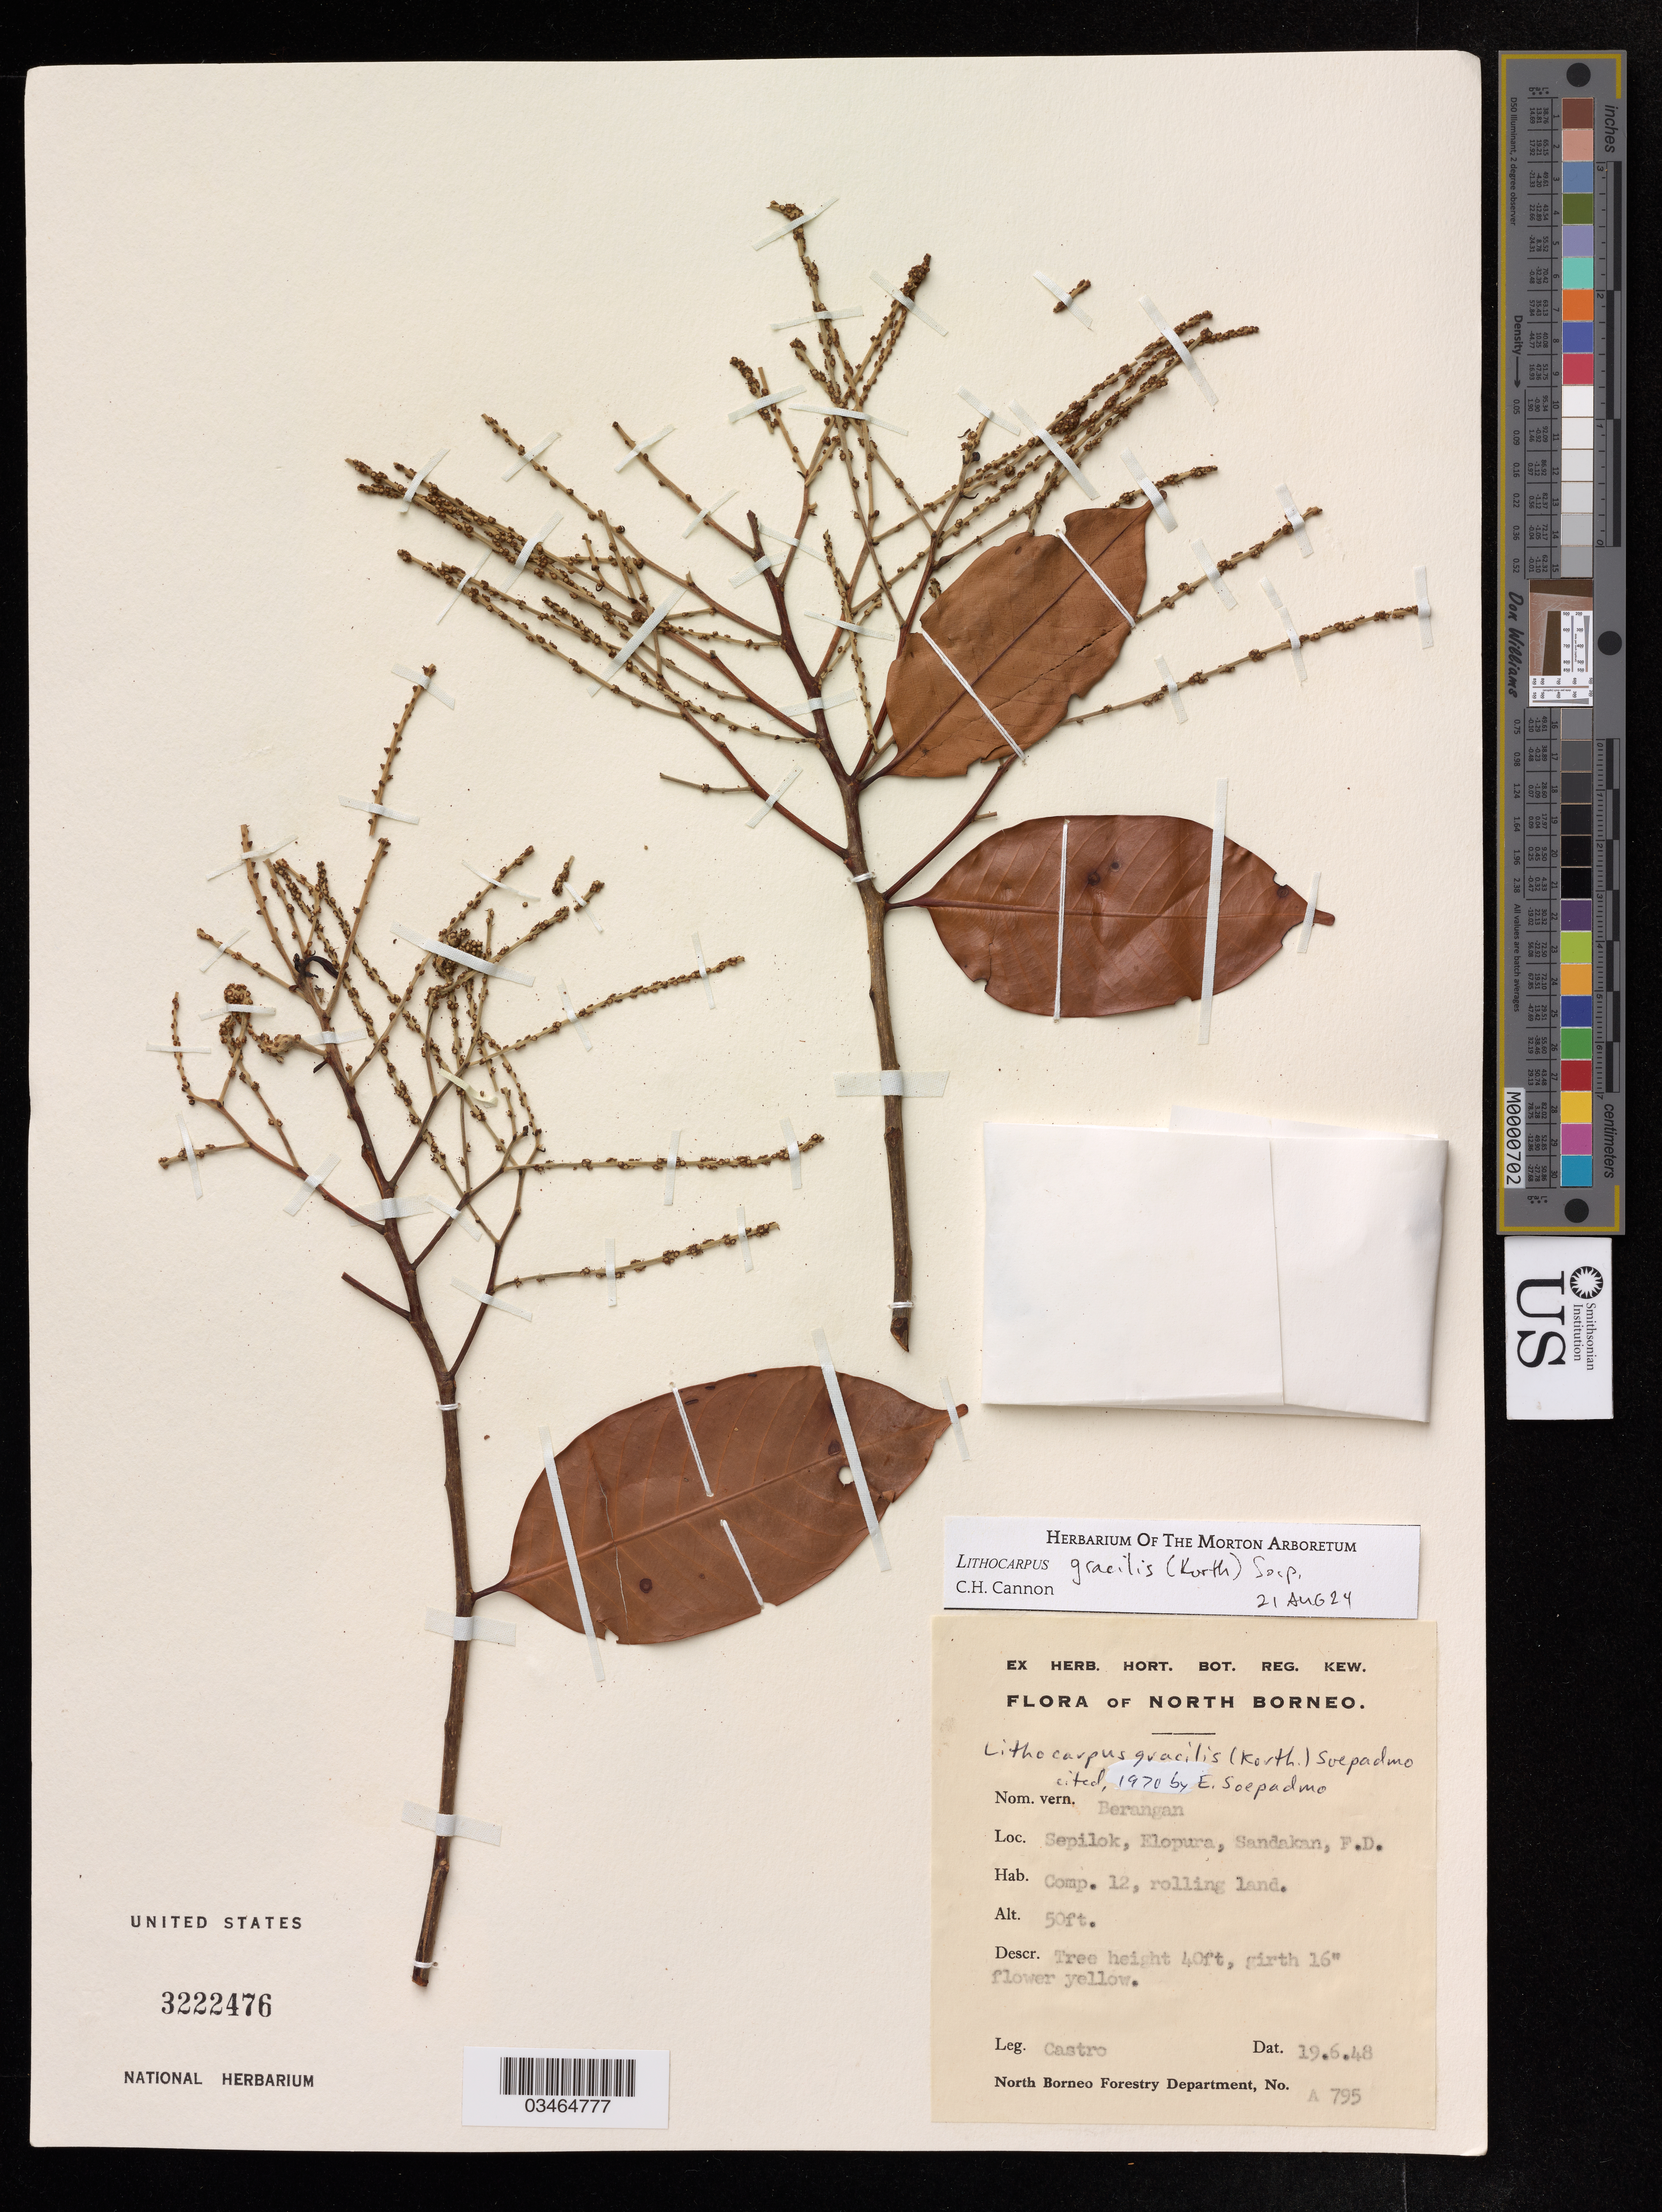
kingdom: Plantae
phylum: Tracheophyta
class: Magnoliopsida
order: Fagales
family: Fagaceae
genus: Lithocarpus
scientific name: Lithocarpus gracilis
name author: (Korth.) Soepadmo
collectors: -. Castro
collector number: A795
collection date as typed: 19 Jun'48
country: Malaysia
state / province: Sabah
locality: North Borneo, Sepilok, Elopura, Sandakan, F. D.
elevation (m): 15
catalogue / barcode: US 3222476